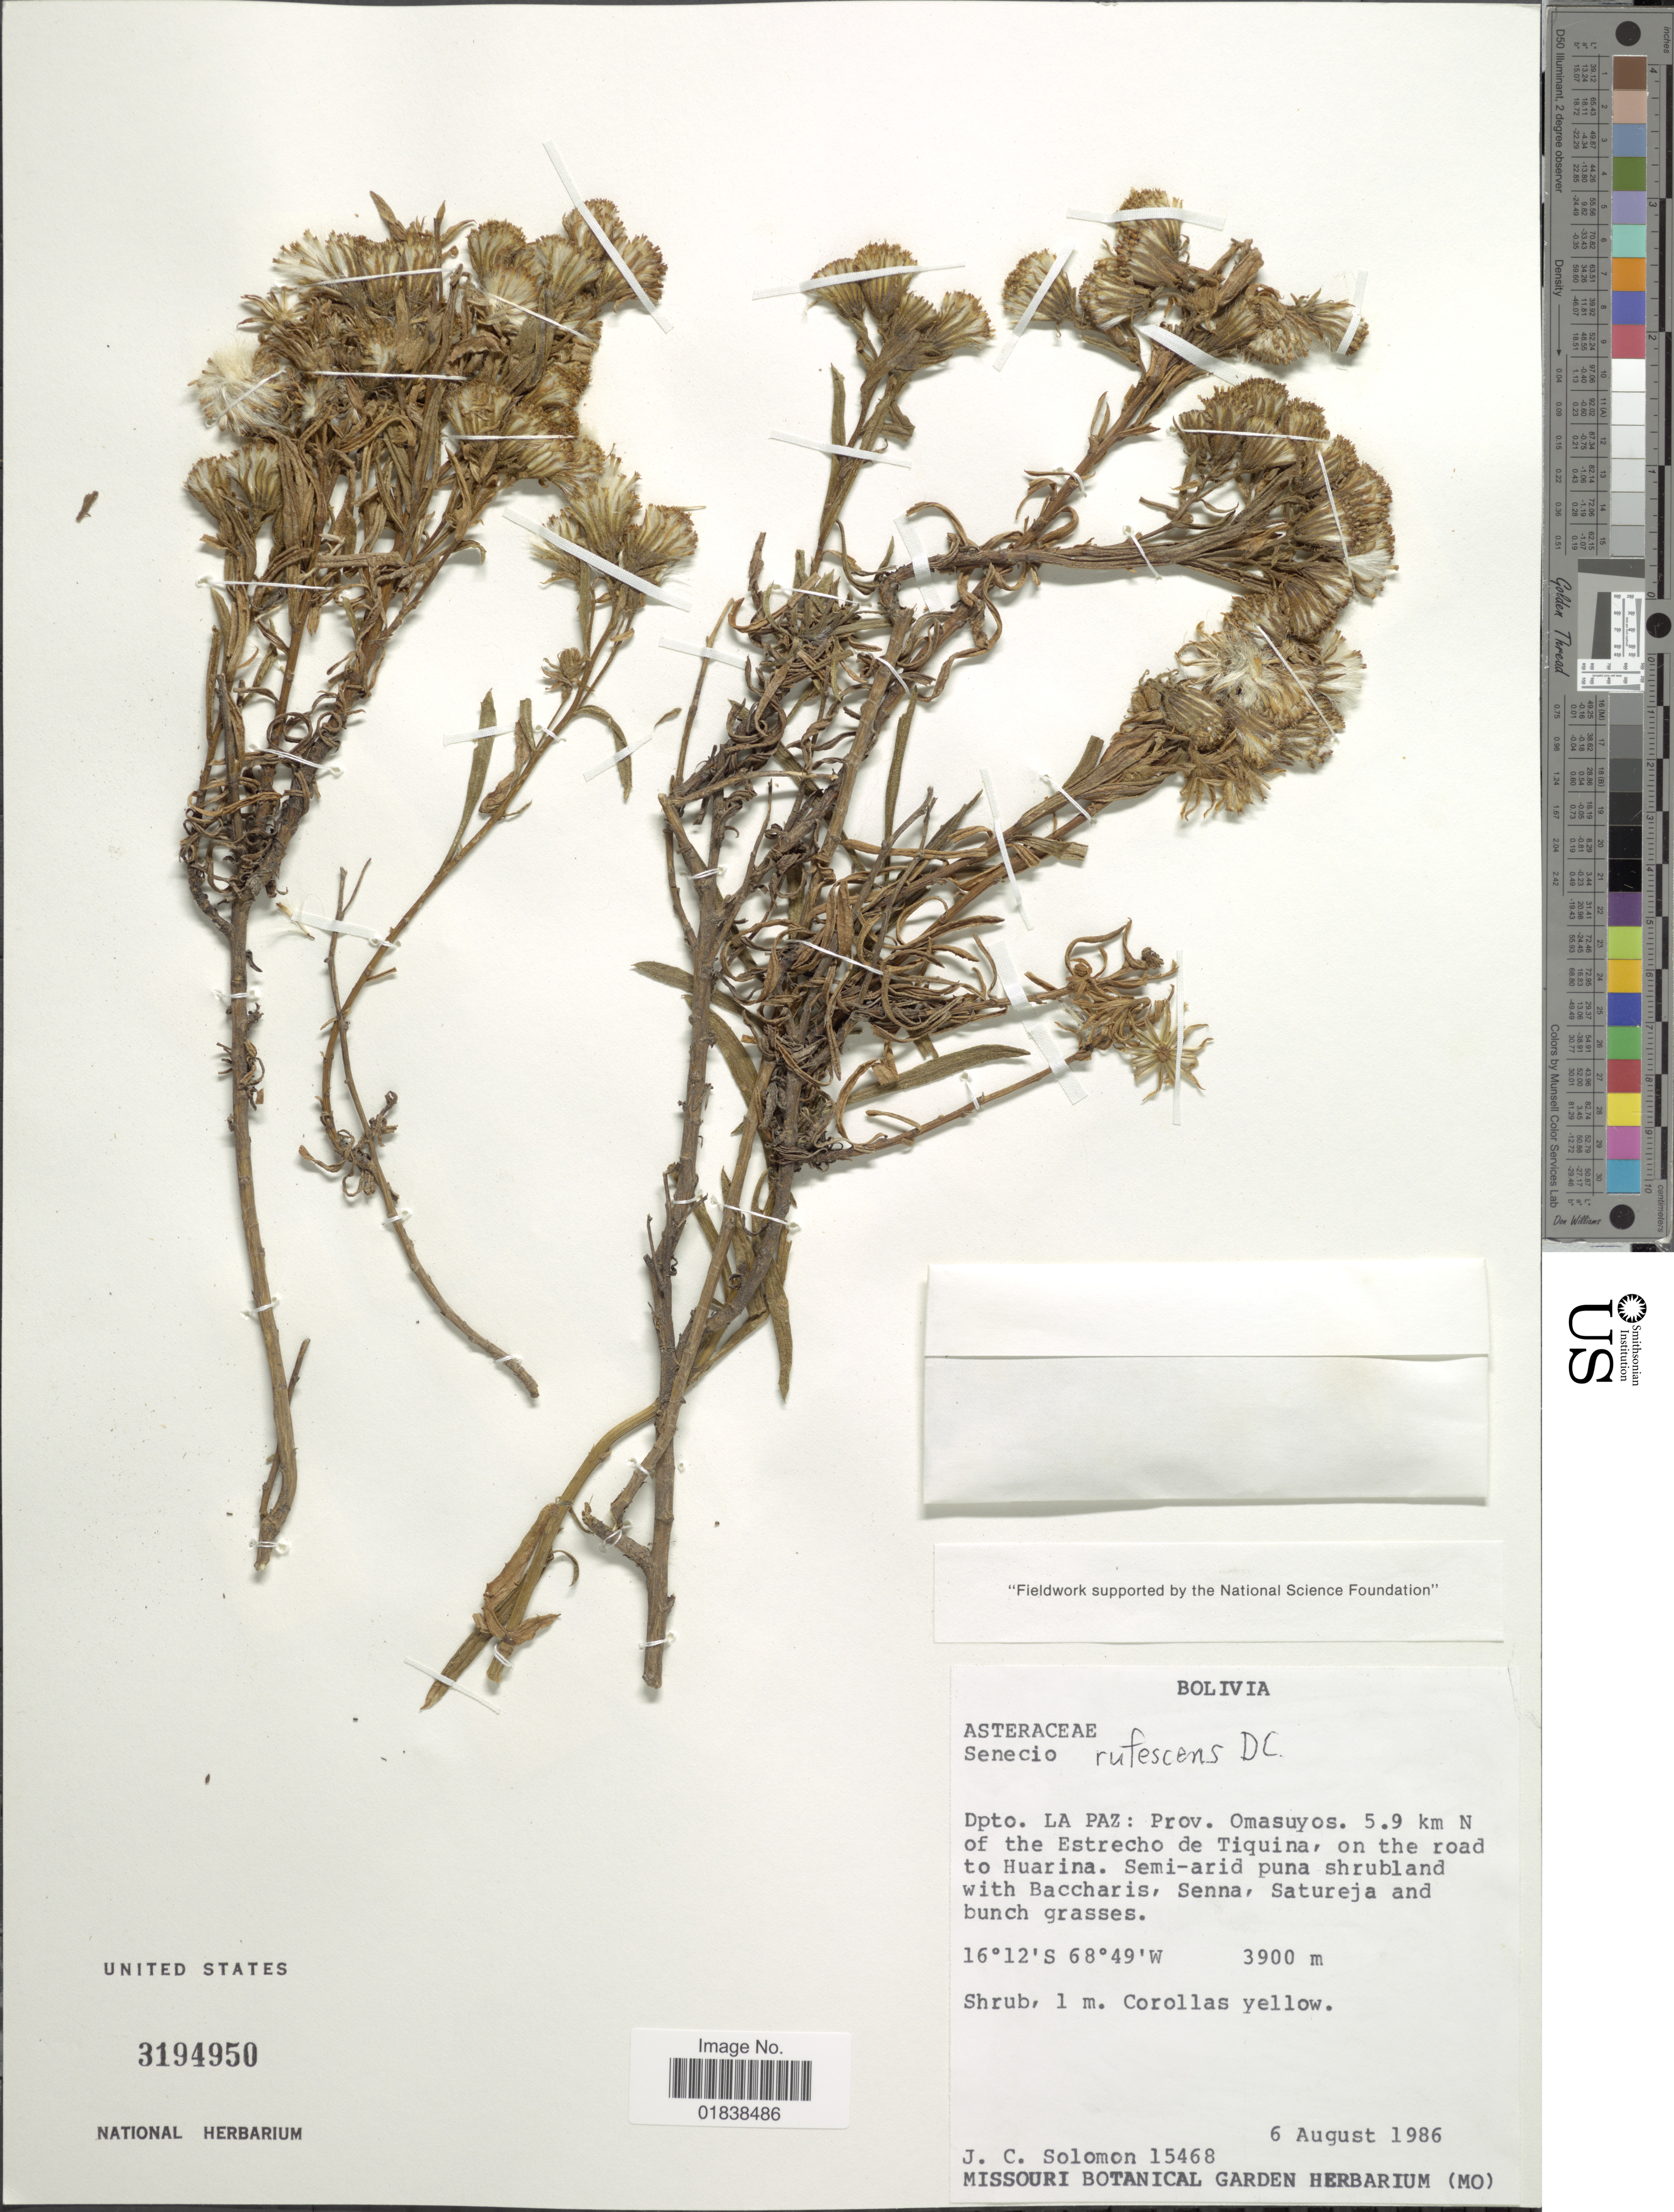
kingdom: Plantae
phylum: Tracheophyta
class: Magnoliopsida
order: Asterales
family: Asteraceae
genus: Senecio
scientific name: Senecio rufescens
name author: DC.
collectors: J. C. Solomon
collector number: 15468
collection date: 1986-08-06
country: Bolivia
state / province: La Paz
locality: Prov. Omasuyos, 5.9 km N of the Estrecho de Tiquina, on the road to Huarina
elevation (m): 3900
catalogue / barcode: US 3194950